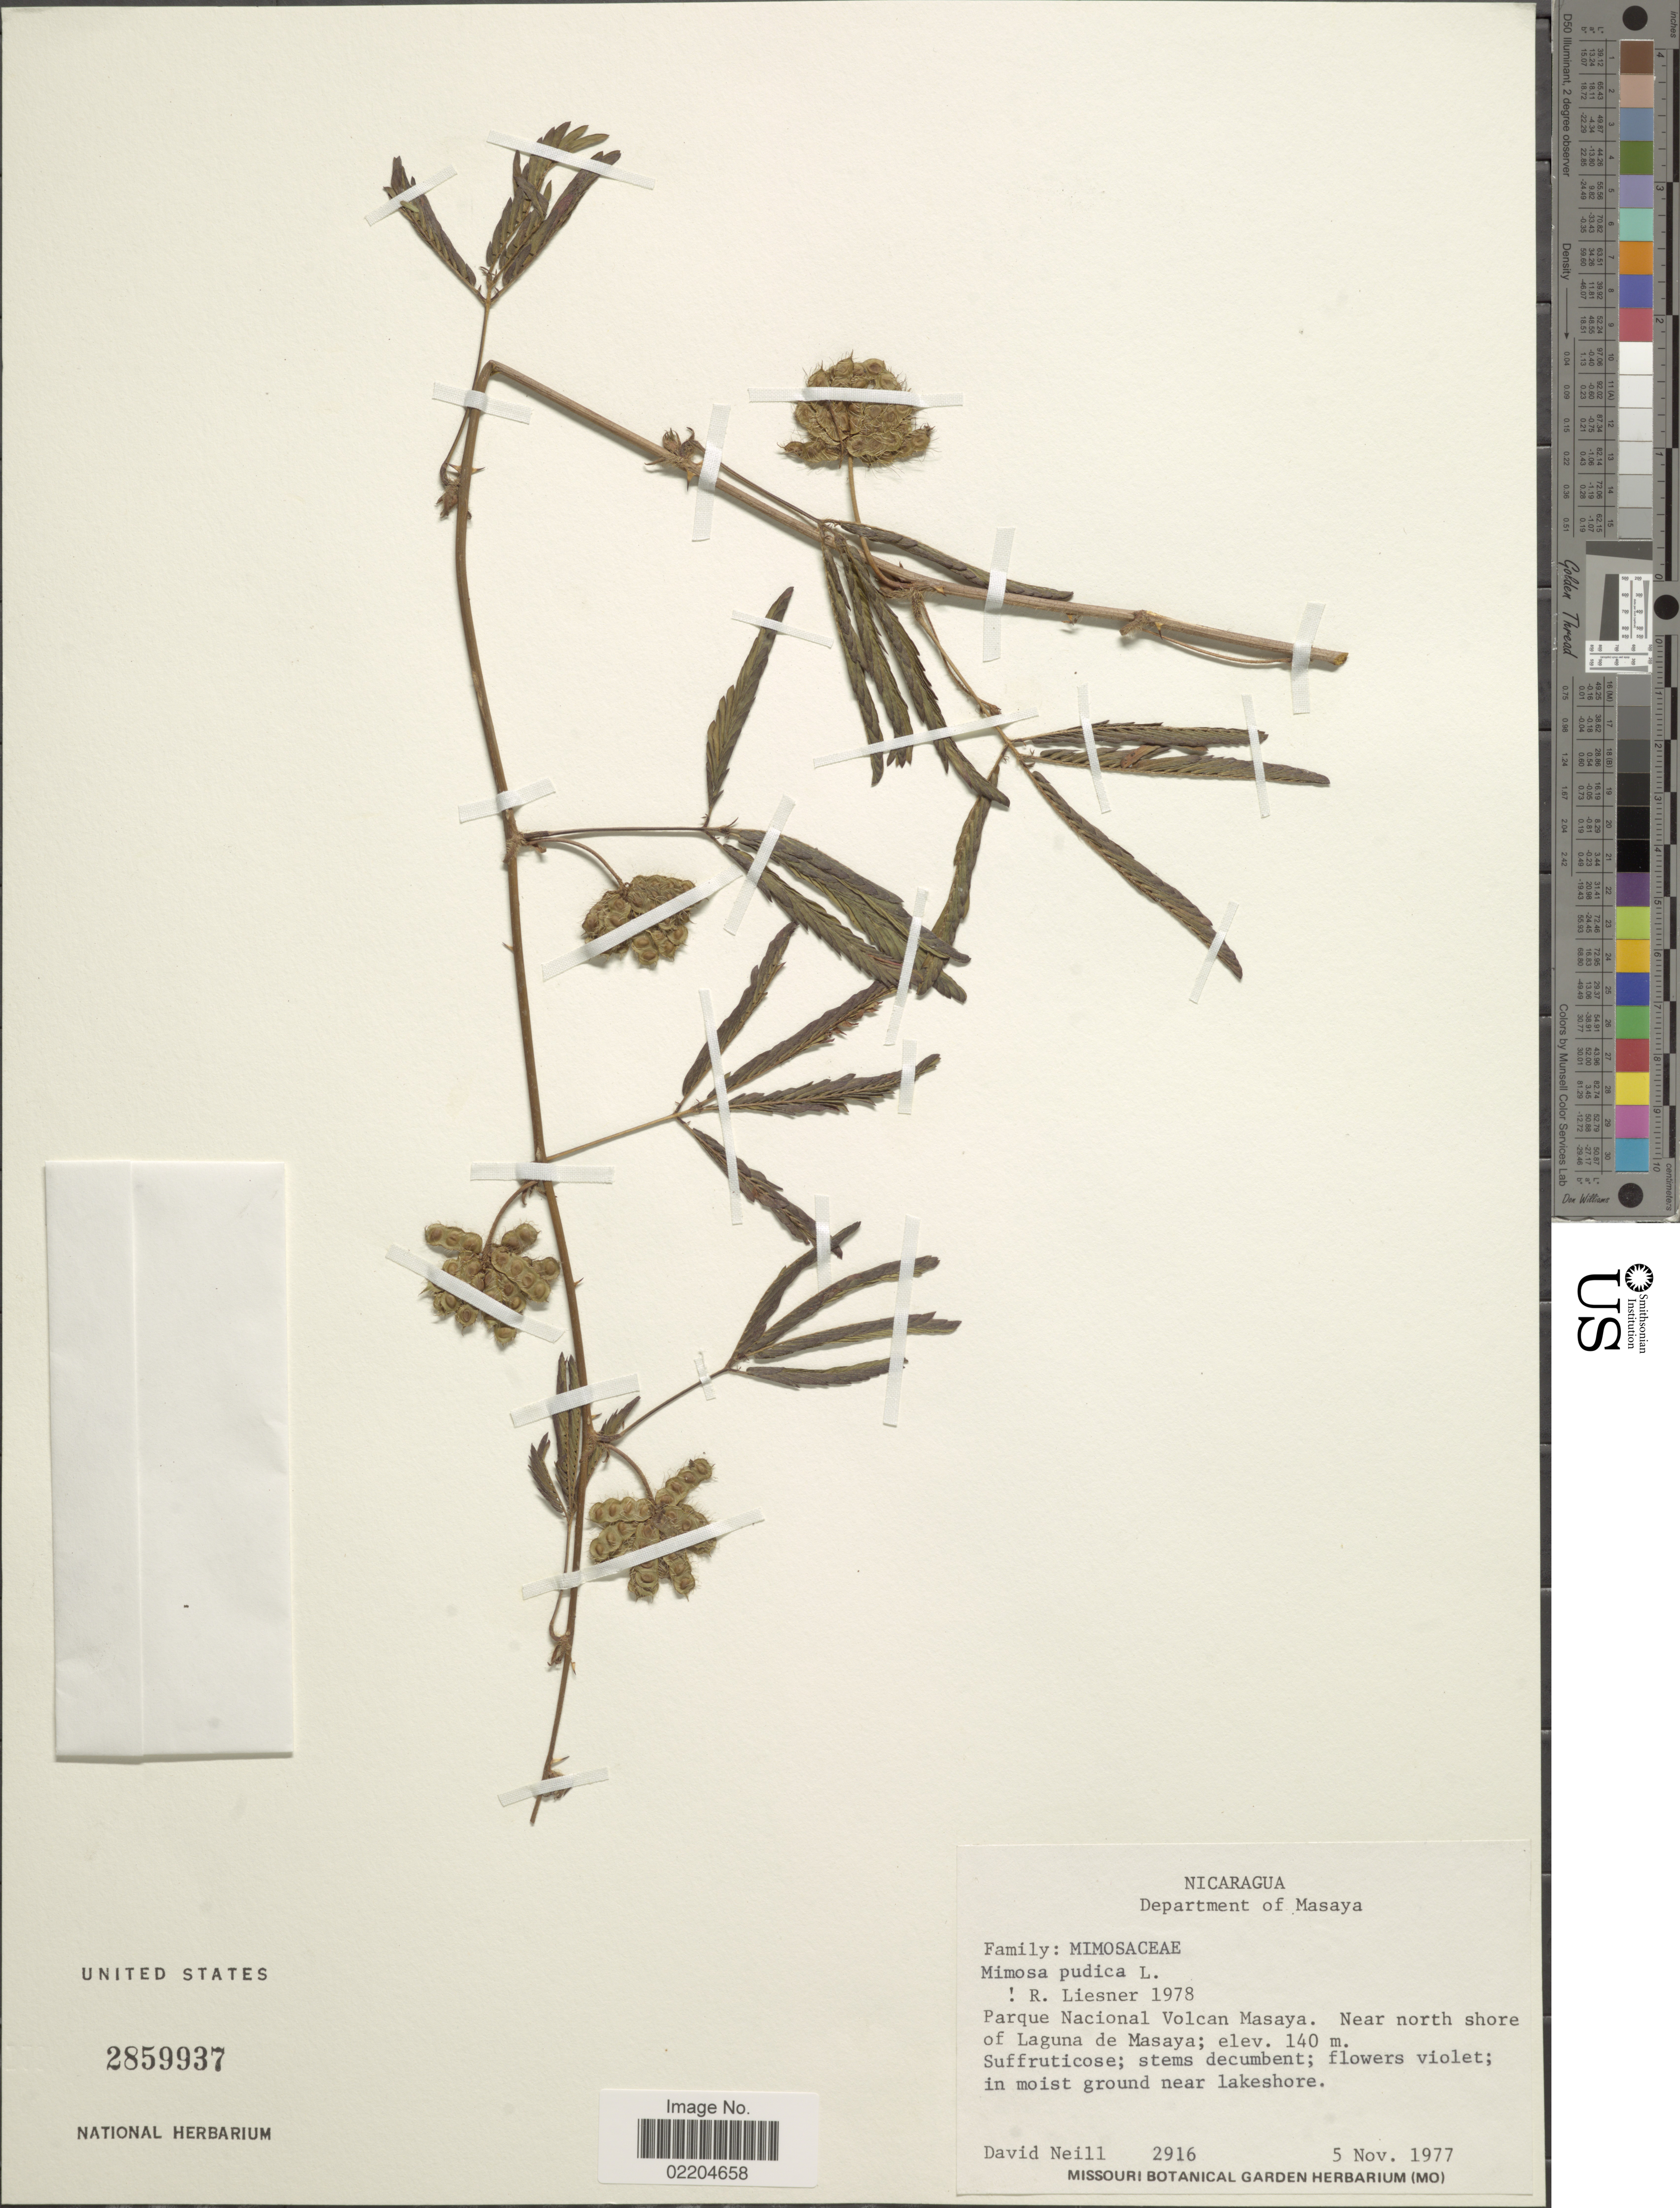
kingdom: Plantae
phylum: Tracheophyta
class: Magnoliopsida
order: Fabales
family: Fabaceae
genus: Mimosa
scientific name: Mimosa pudica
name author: L.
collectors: D. Neill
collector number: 2916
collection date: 1977-11-05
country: Nicaragua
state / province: Masaya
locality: Department of Masaya. Near north shore of Laguna de Masaya.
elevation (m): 140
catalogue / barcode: US 2859937